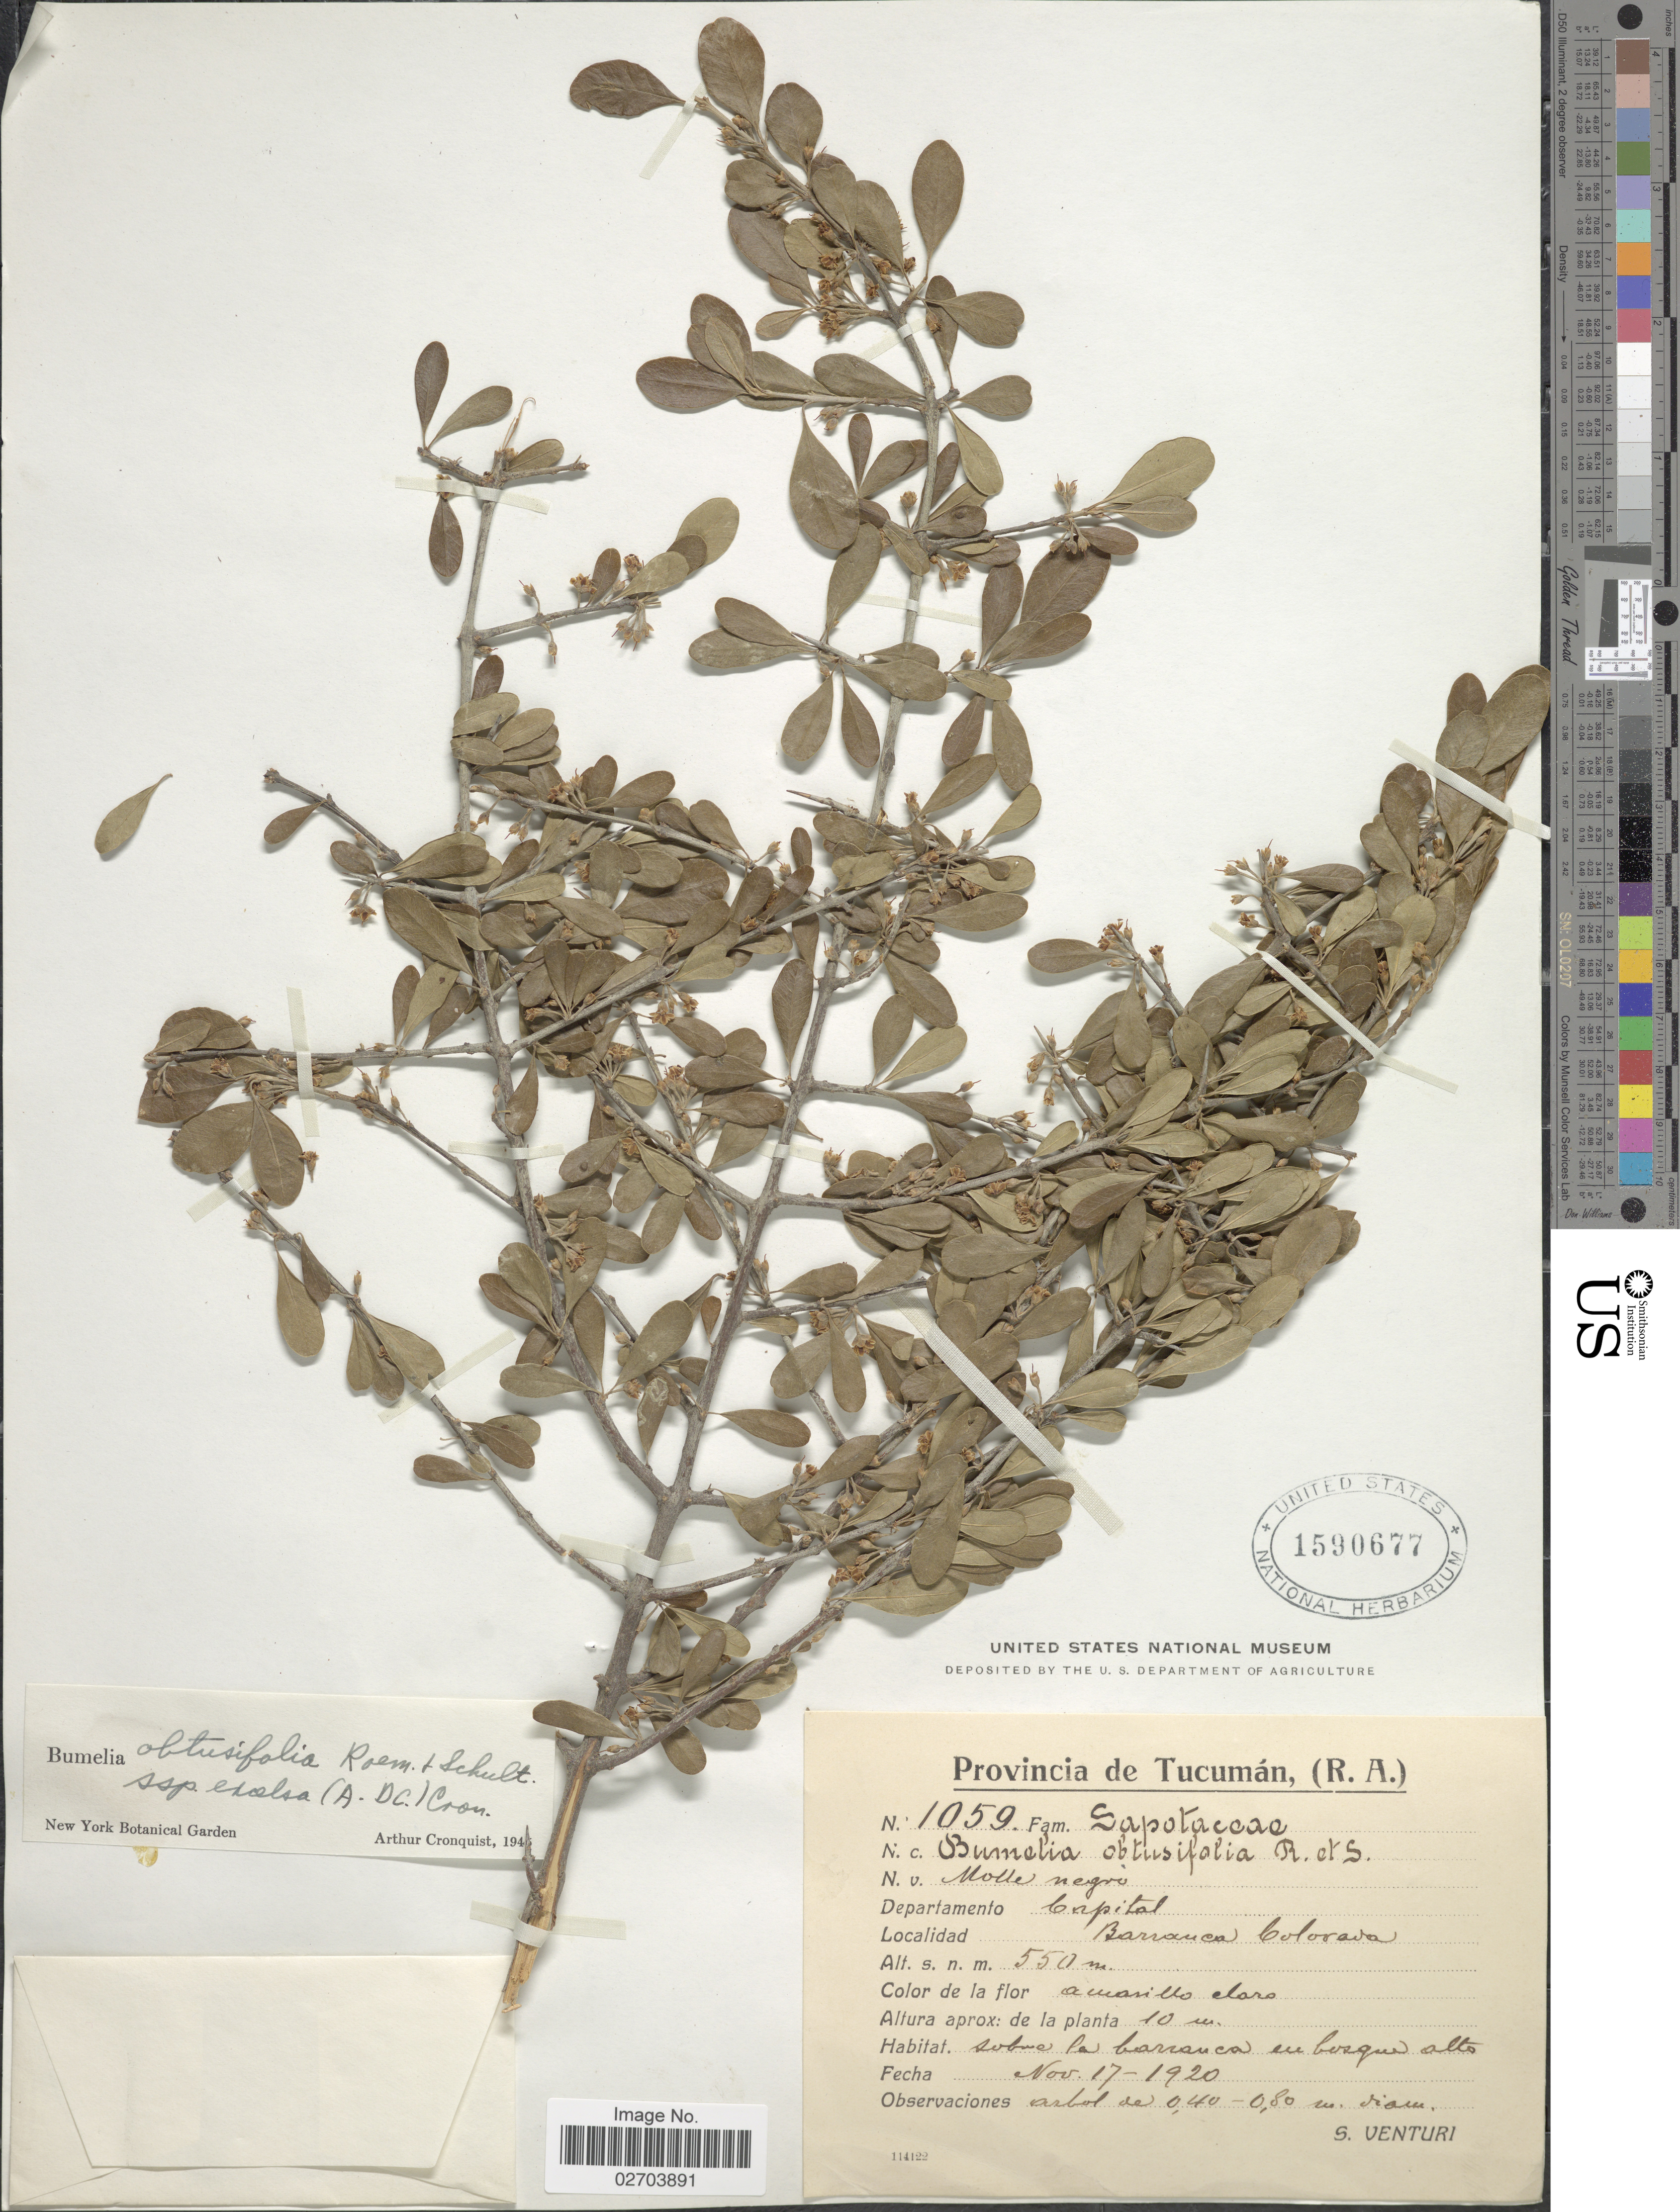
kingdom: Plantae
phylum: Tracheophyta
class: Magnoliopsida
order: Ericales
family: Sapotaceae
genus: Sideroxylon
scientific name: Sideroxylon obtusifolium subsp. obtusifolium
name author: (Roem. & Schult.) T.D. Penn.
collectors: S. Venturi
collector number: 1059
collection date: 1920-11-17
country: Argentina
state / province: Tucuman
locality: Capital, Barranca Colorada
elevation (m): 550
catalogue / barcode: US 1590677